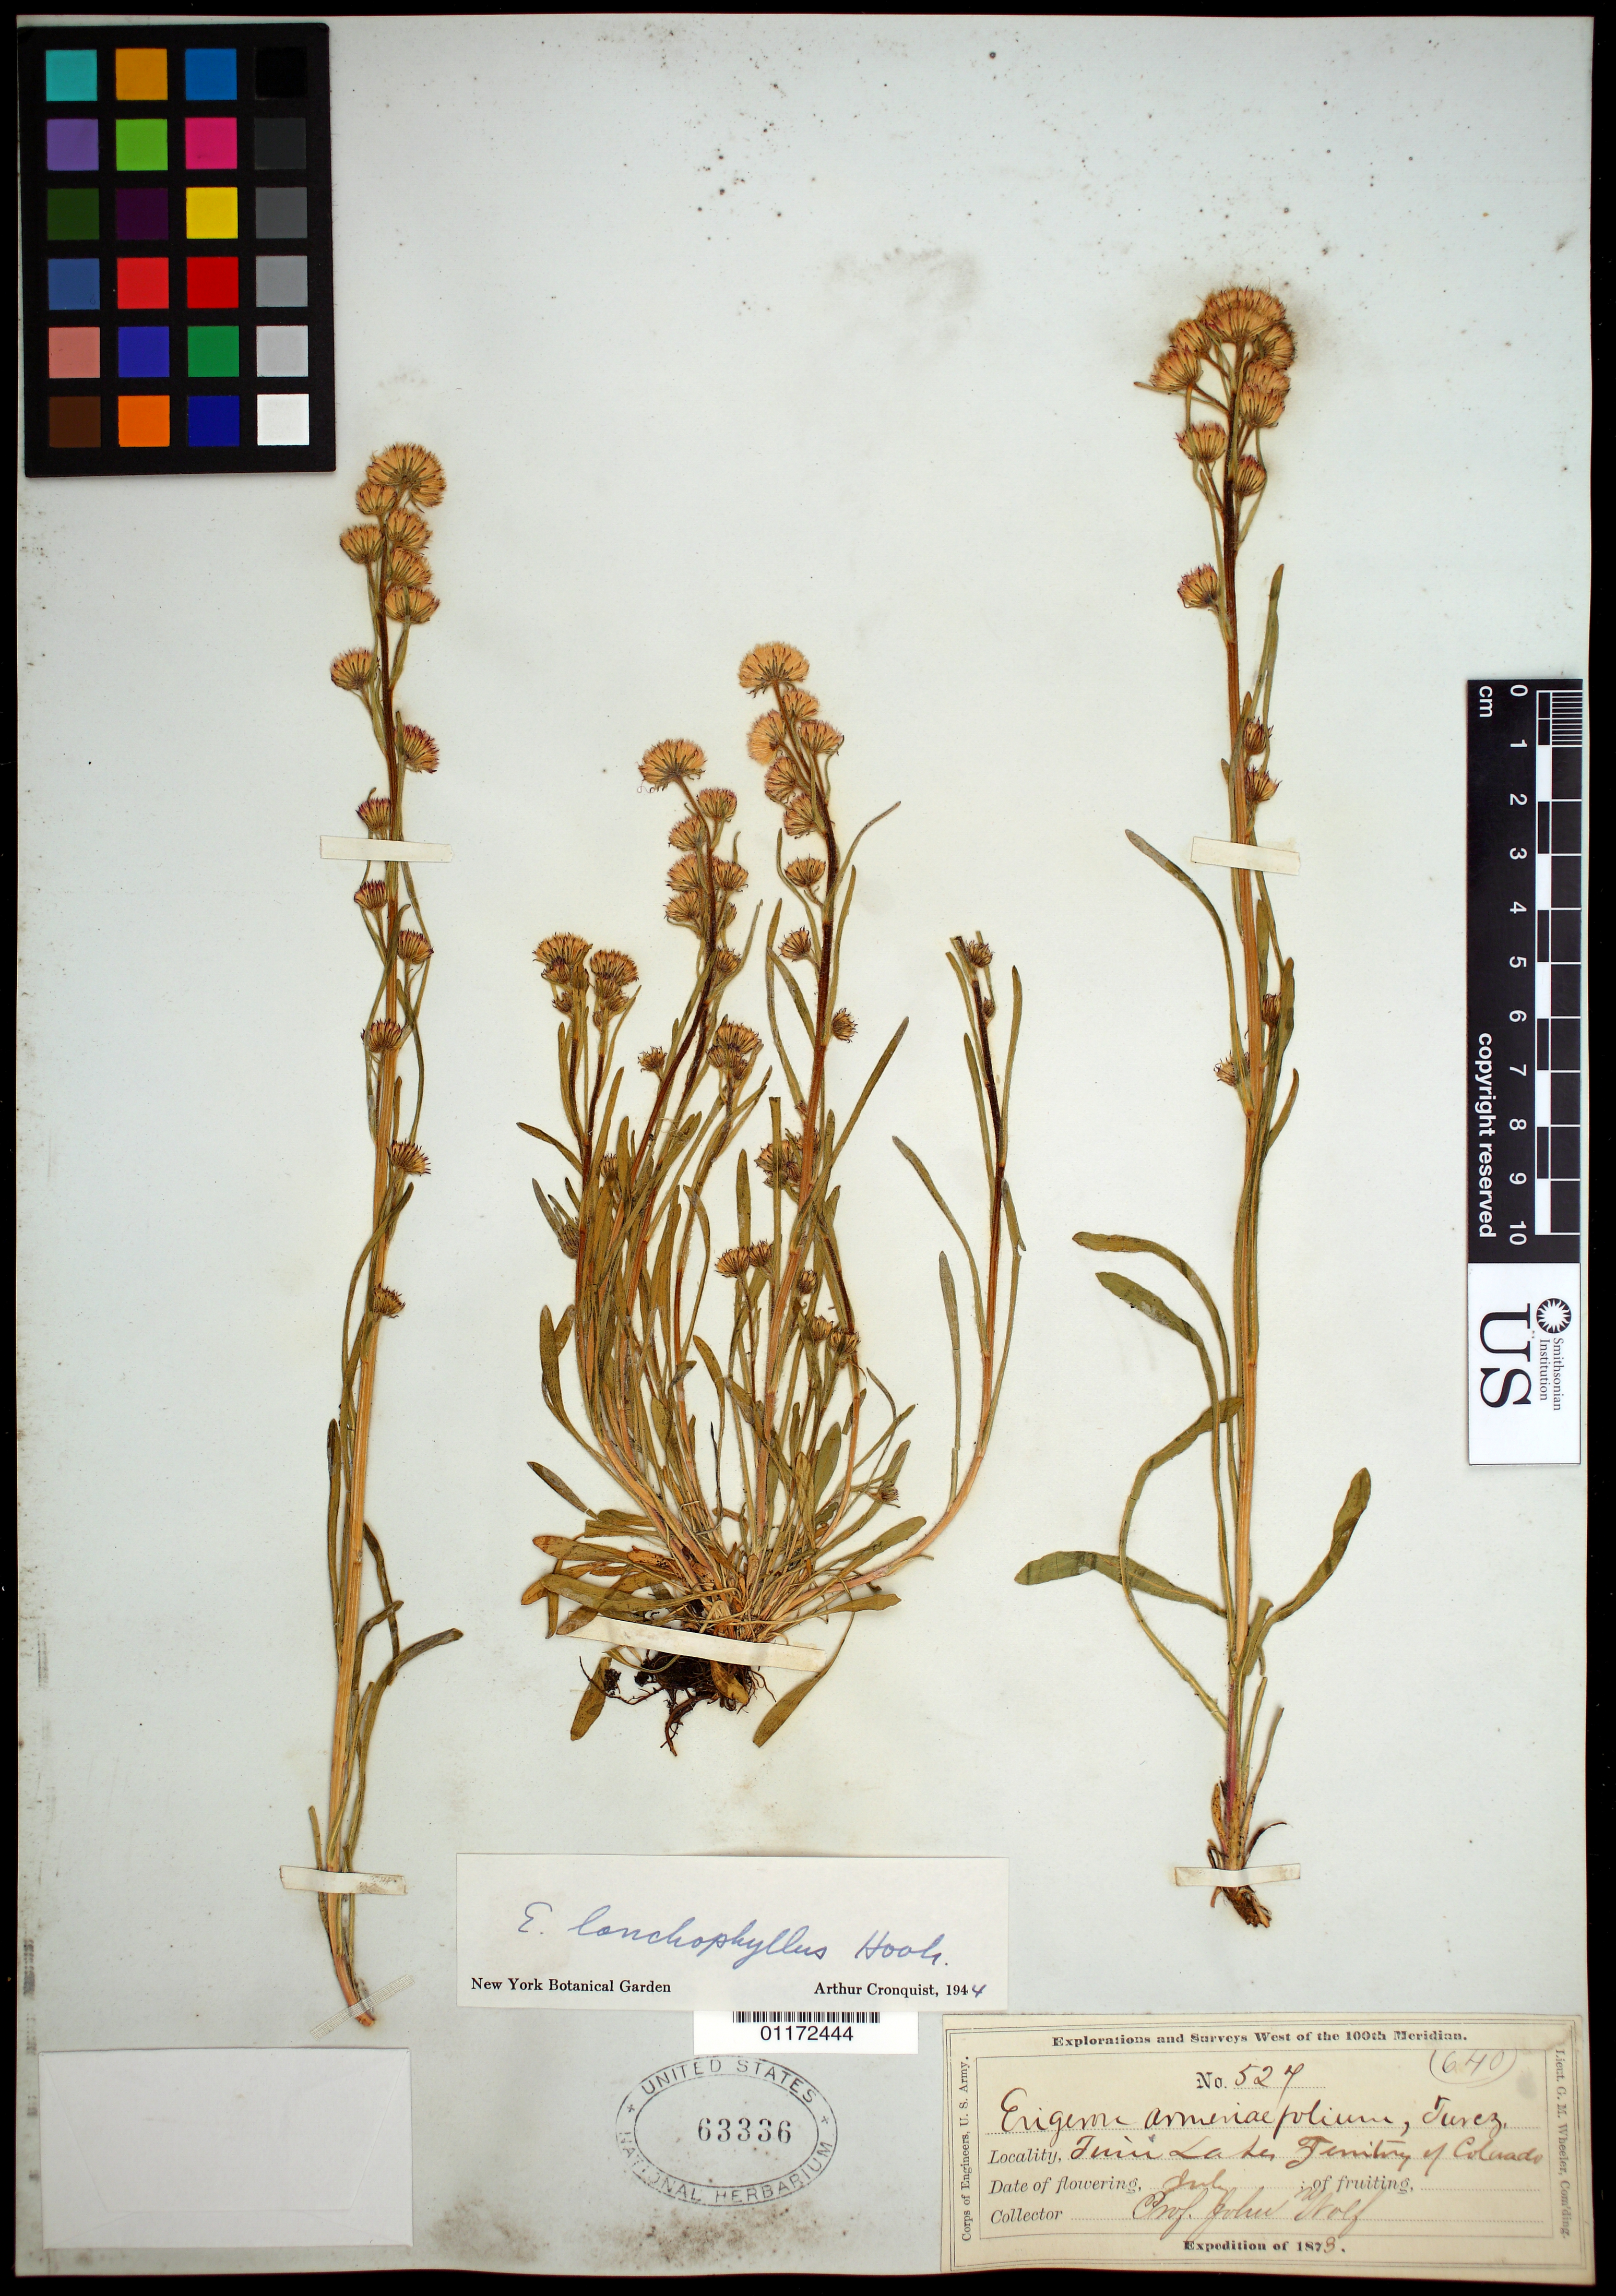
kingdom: Plantae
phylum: Tracheophyta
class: Magnoliopsida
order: Asterales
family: Asteraceae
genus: Erigeron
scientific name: Erigeron lonchophyllus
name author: Hook.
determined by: Cronquist, A. J.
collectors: J. Wolf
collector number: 524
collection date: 1873-07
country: United States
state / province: Colorado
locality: Twin Lakes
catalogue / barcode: US 63336